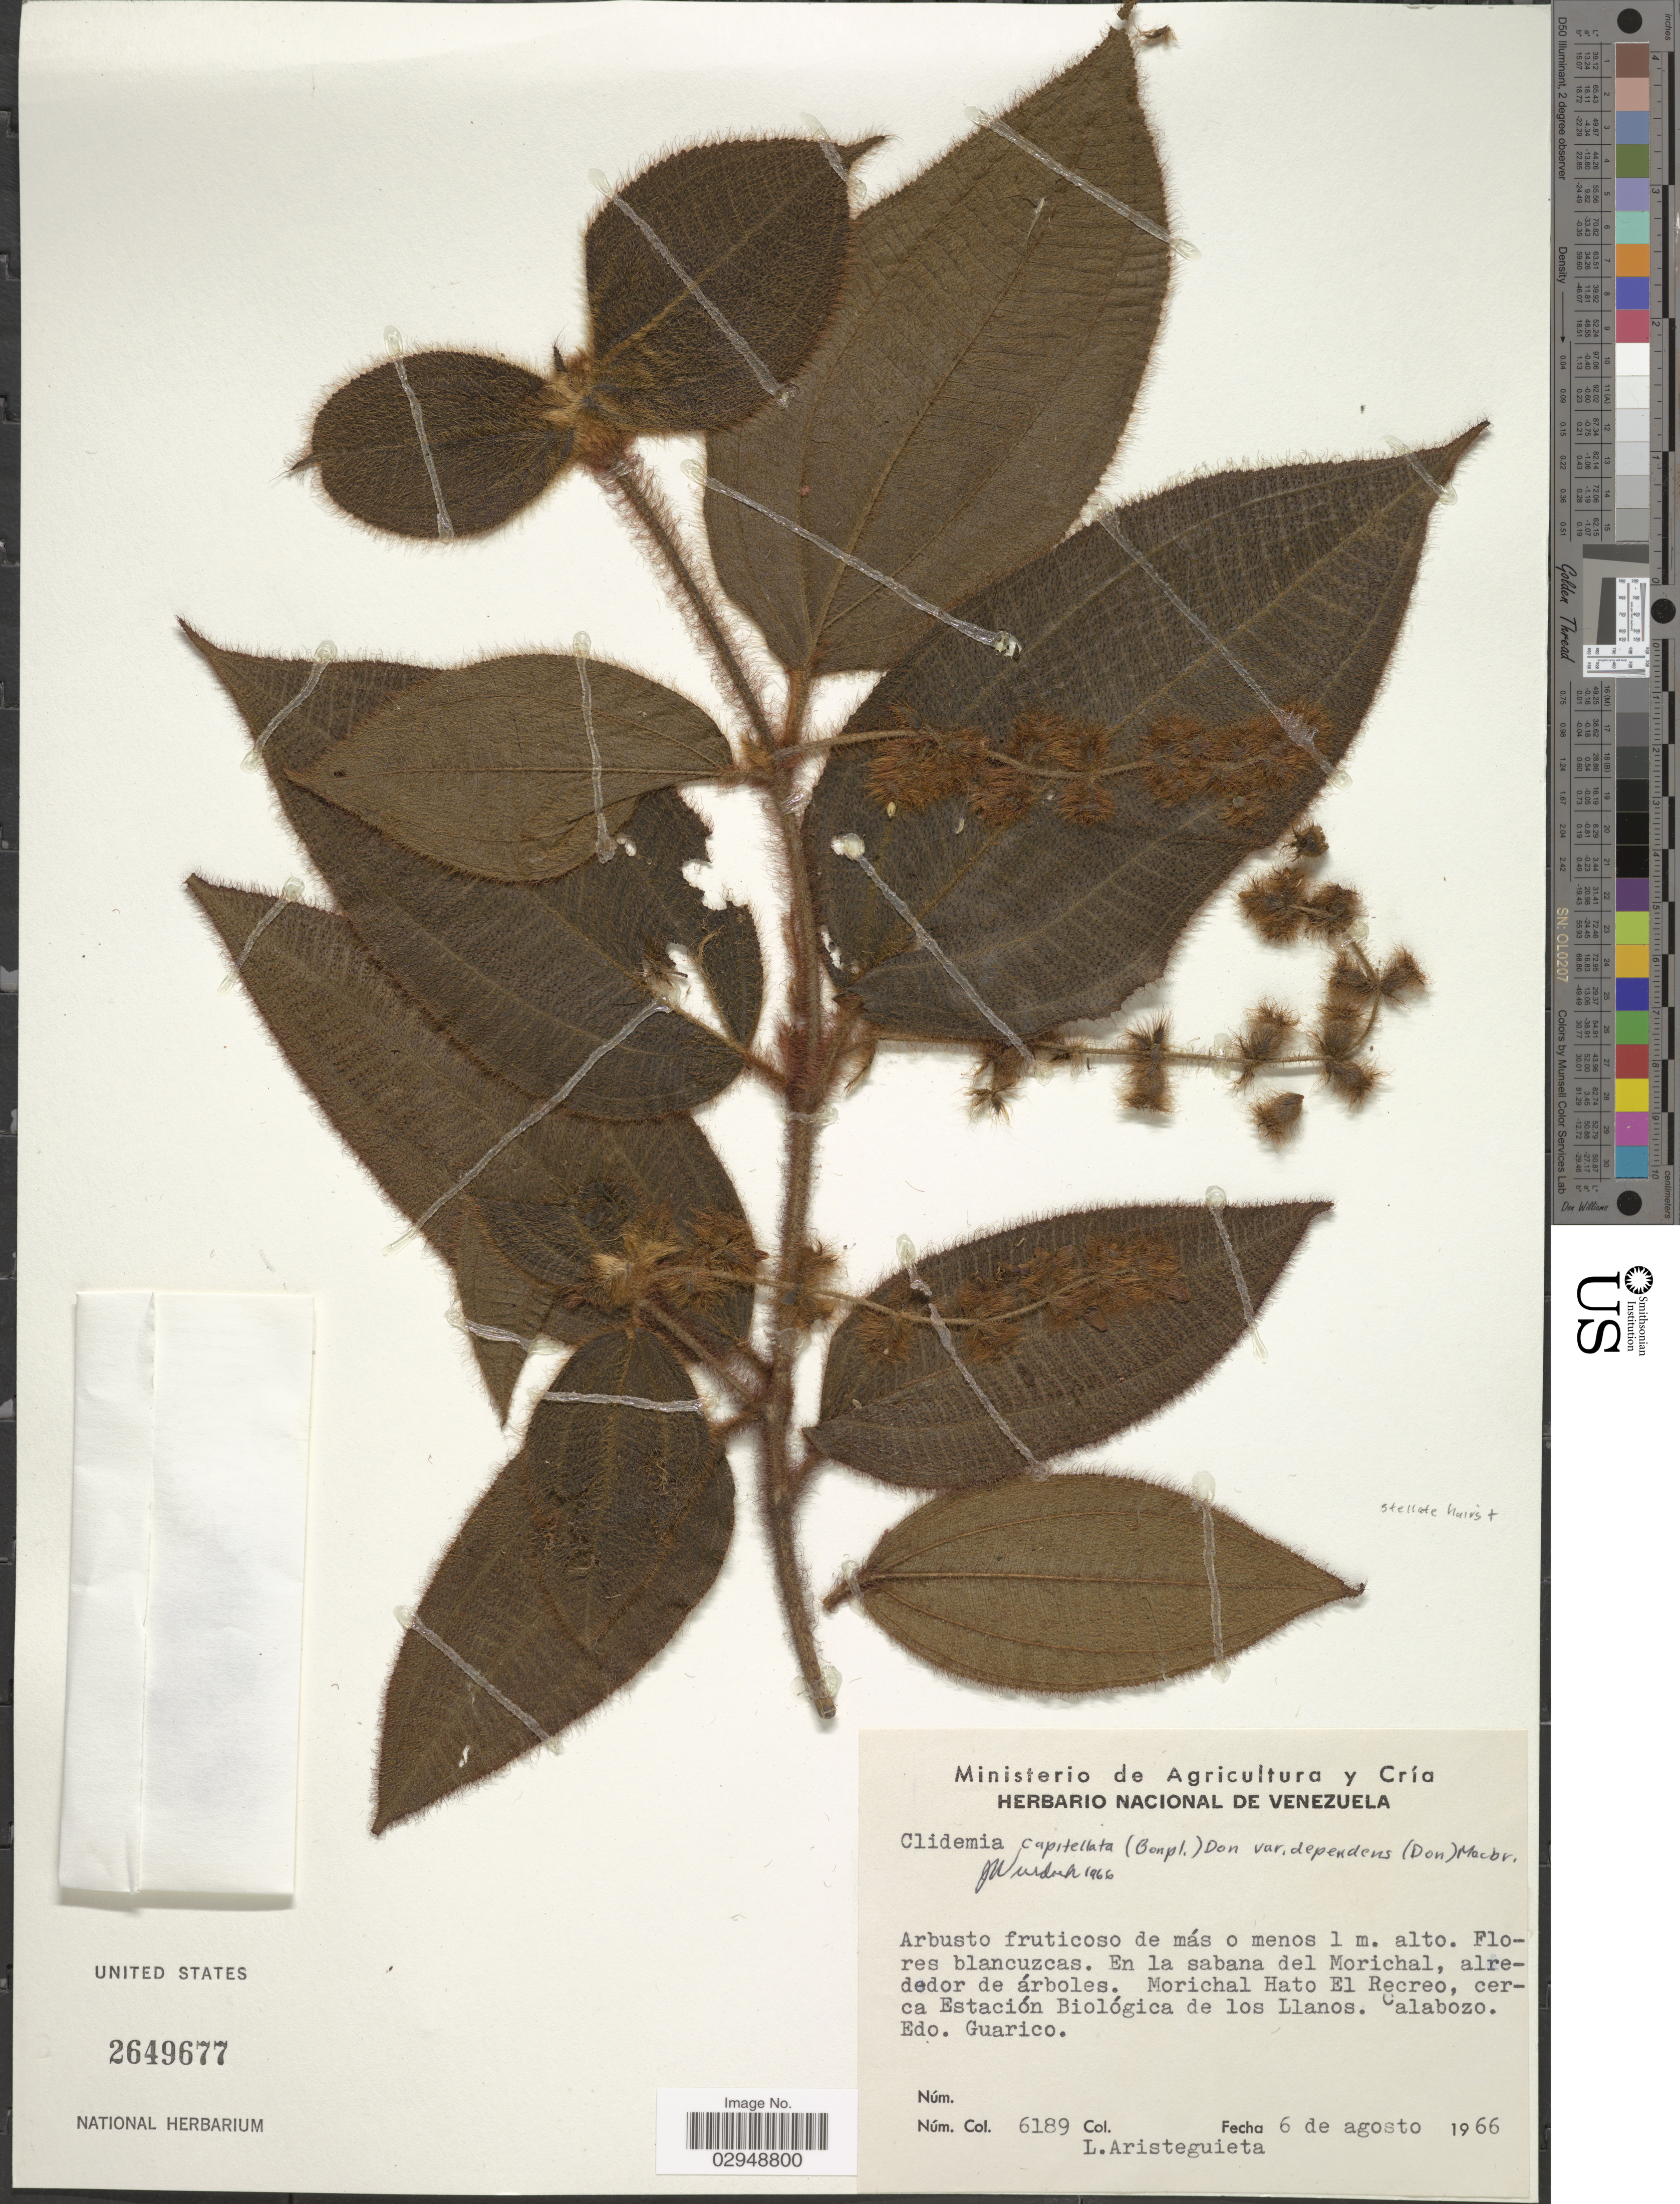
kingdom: Plantae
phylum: Tracheophyta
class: Magnoliopsida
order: Myrtales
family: Melastomataceae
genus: Clidemia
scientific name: Clidemia capitellata var. dependens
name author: (Pav. & D. Don) J.F. Macbr.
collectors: L. Aristeguieta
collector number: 6189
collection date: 1966-08-06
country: Venezuela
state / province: Guárico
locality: En la sabana del Morichal, alrededor de árboles. Morichal Hato El Recreo, cerca Estación Biológica de los Llanos. Calabozo. Edo. Guarico.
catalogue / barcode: US 2649677